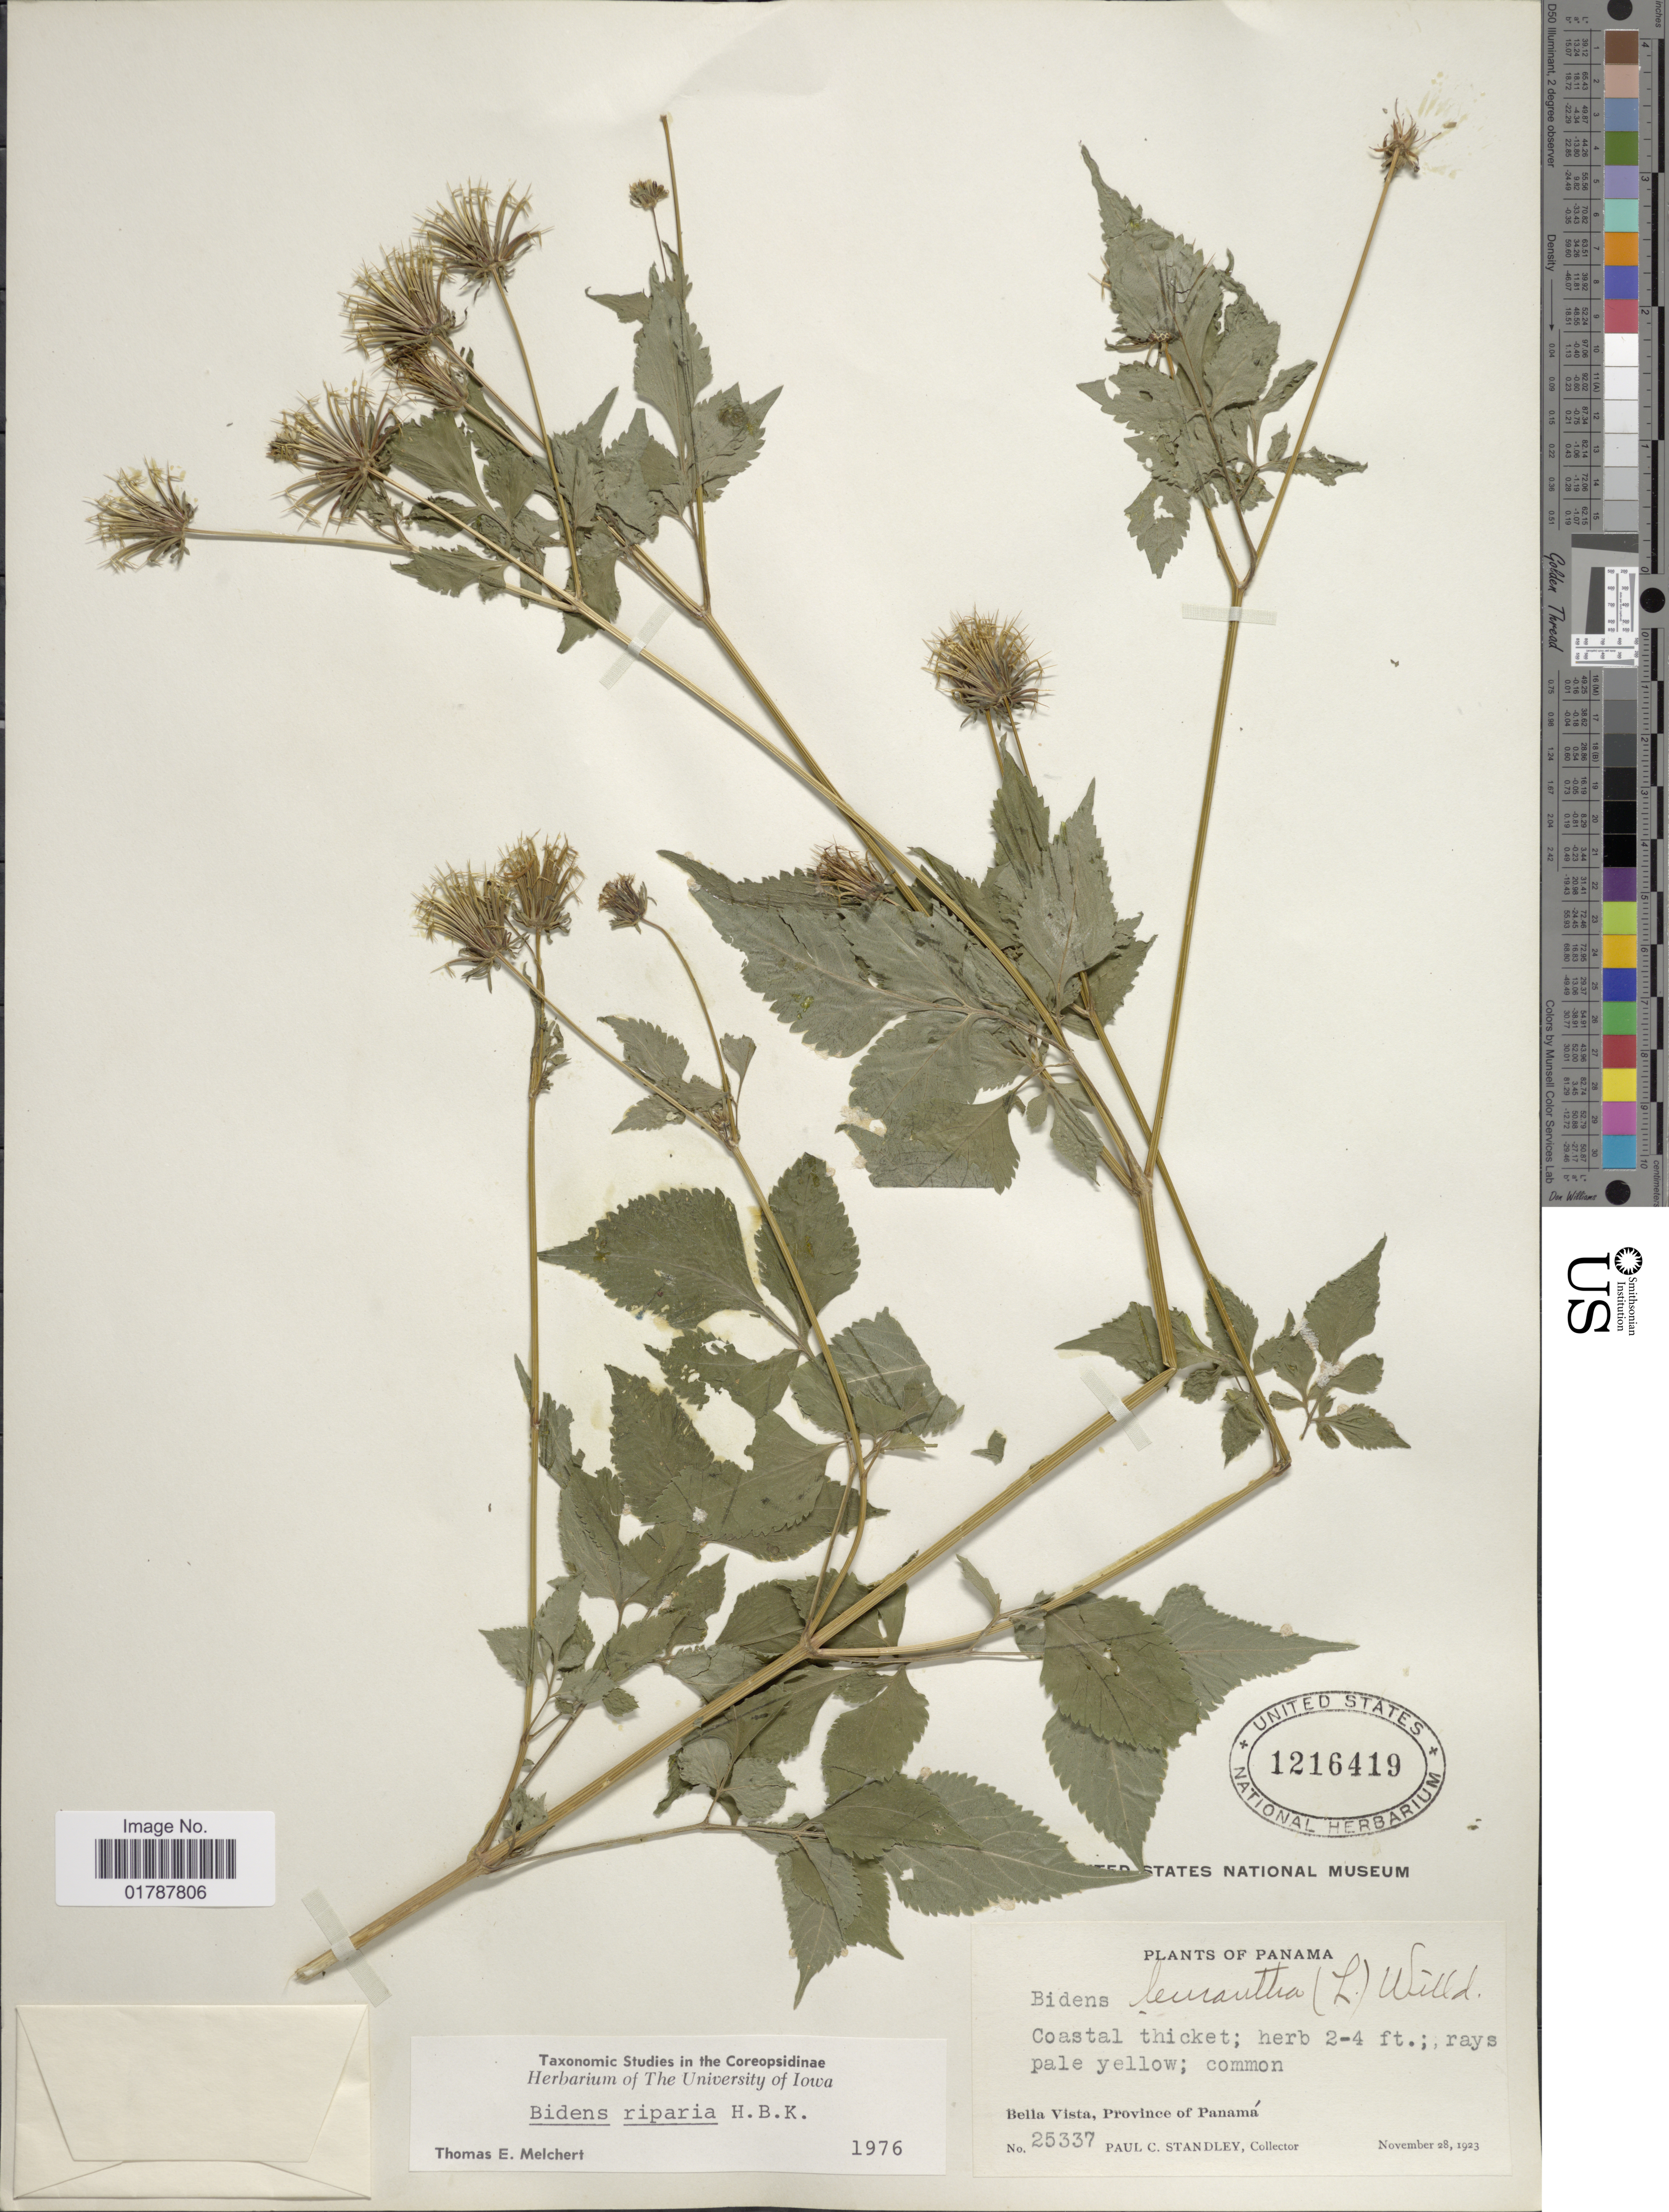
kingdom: Plantae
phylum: Tracheophyta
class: Magnoliopsida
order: Asterales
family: Asteraceae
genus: Bidens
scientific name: Bidens riparia var. refracta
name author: (Brandegee) O.E. Schulz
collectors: P. C. Standley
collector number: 25337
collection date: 1923-11-28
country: Panama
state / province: Panamá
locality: Bella Vista, Province of Panama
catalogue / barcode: US 1216419